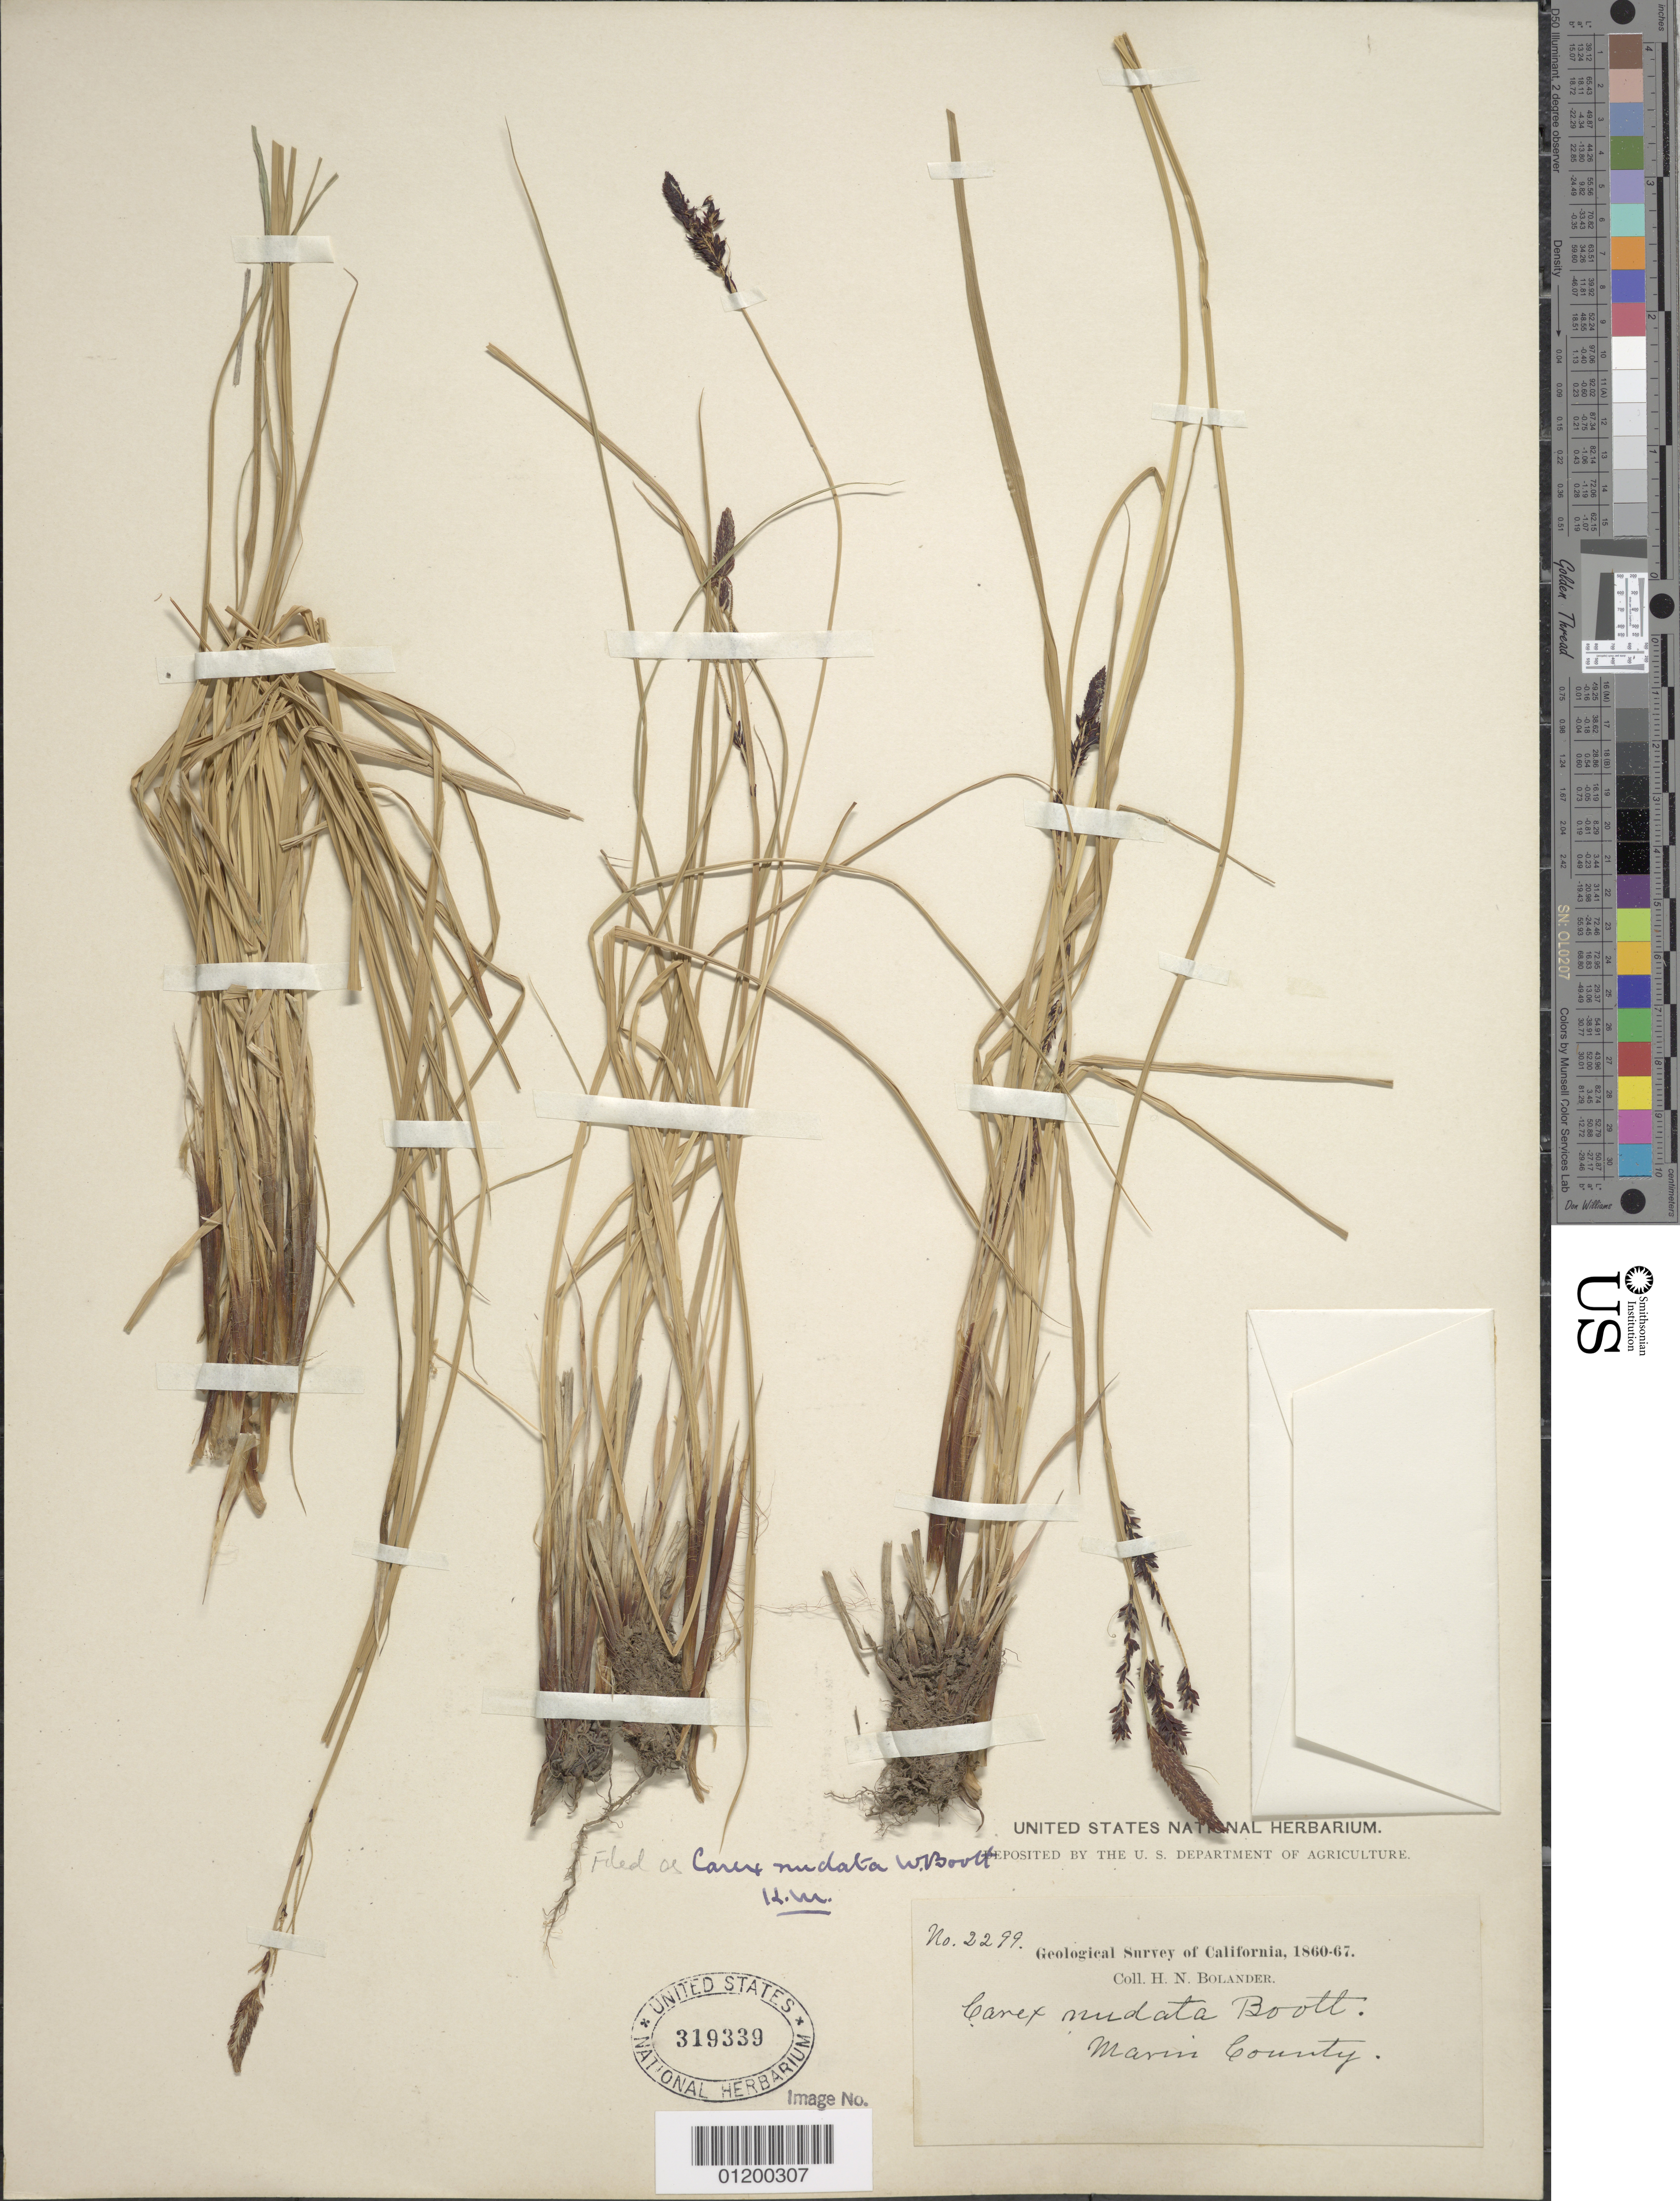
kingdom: Plantae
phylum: Tracheophyta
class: Liliopsida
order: Poales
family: Cyperaceae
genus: Carex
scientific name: Carex nudata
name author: W. Boott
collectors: H. Bolander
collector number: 2299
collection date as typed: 1860 to -- -- 1867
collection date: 1860/1867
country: United States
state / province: California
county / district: Marin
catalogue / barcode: US 319339